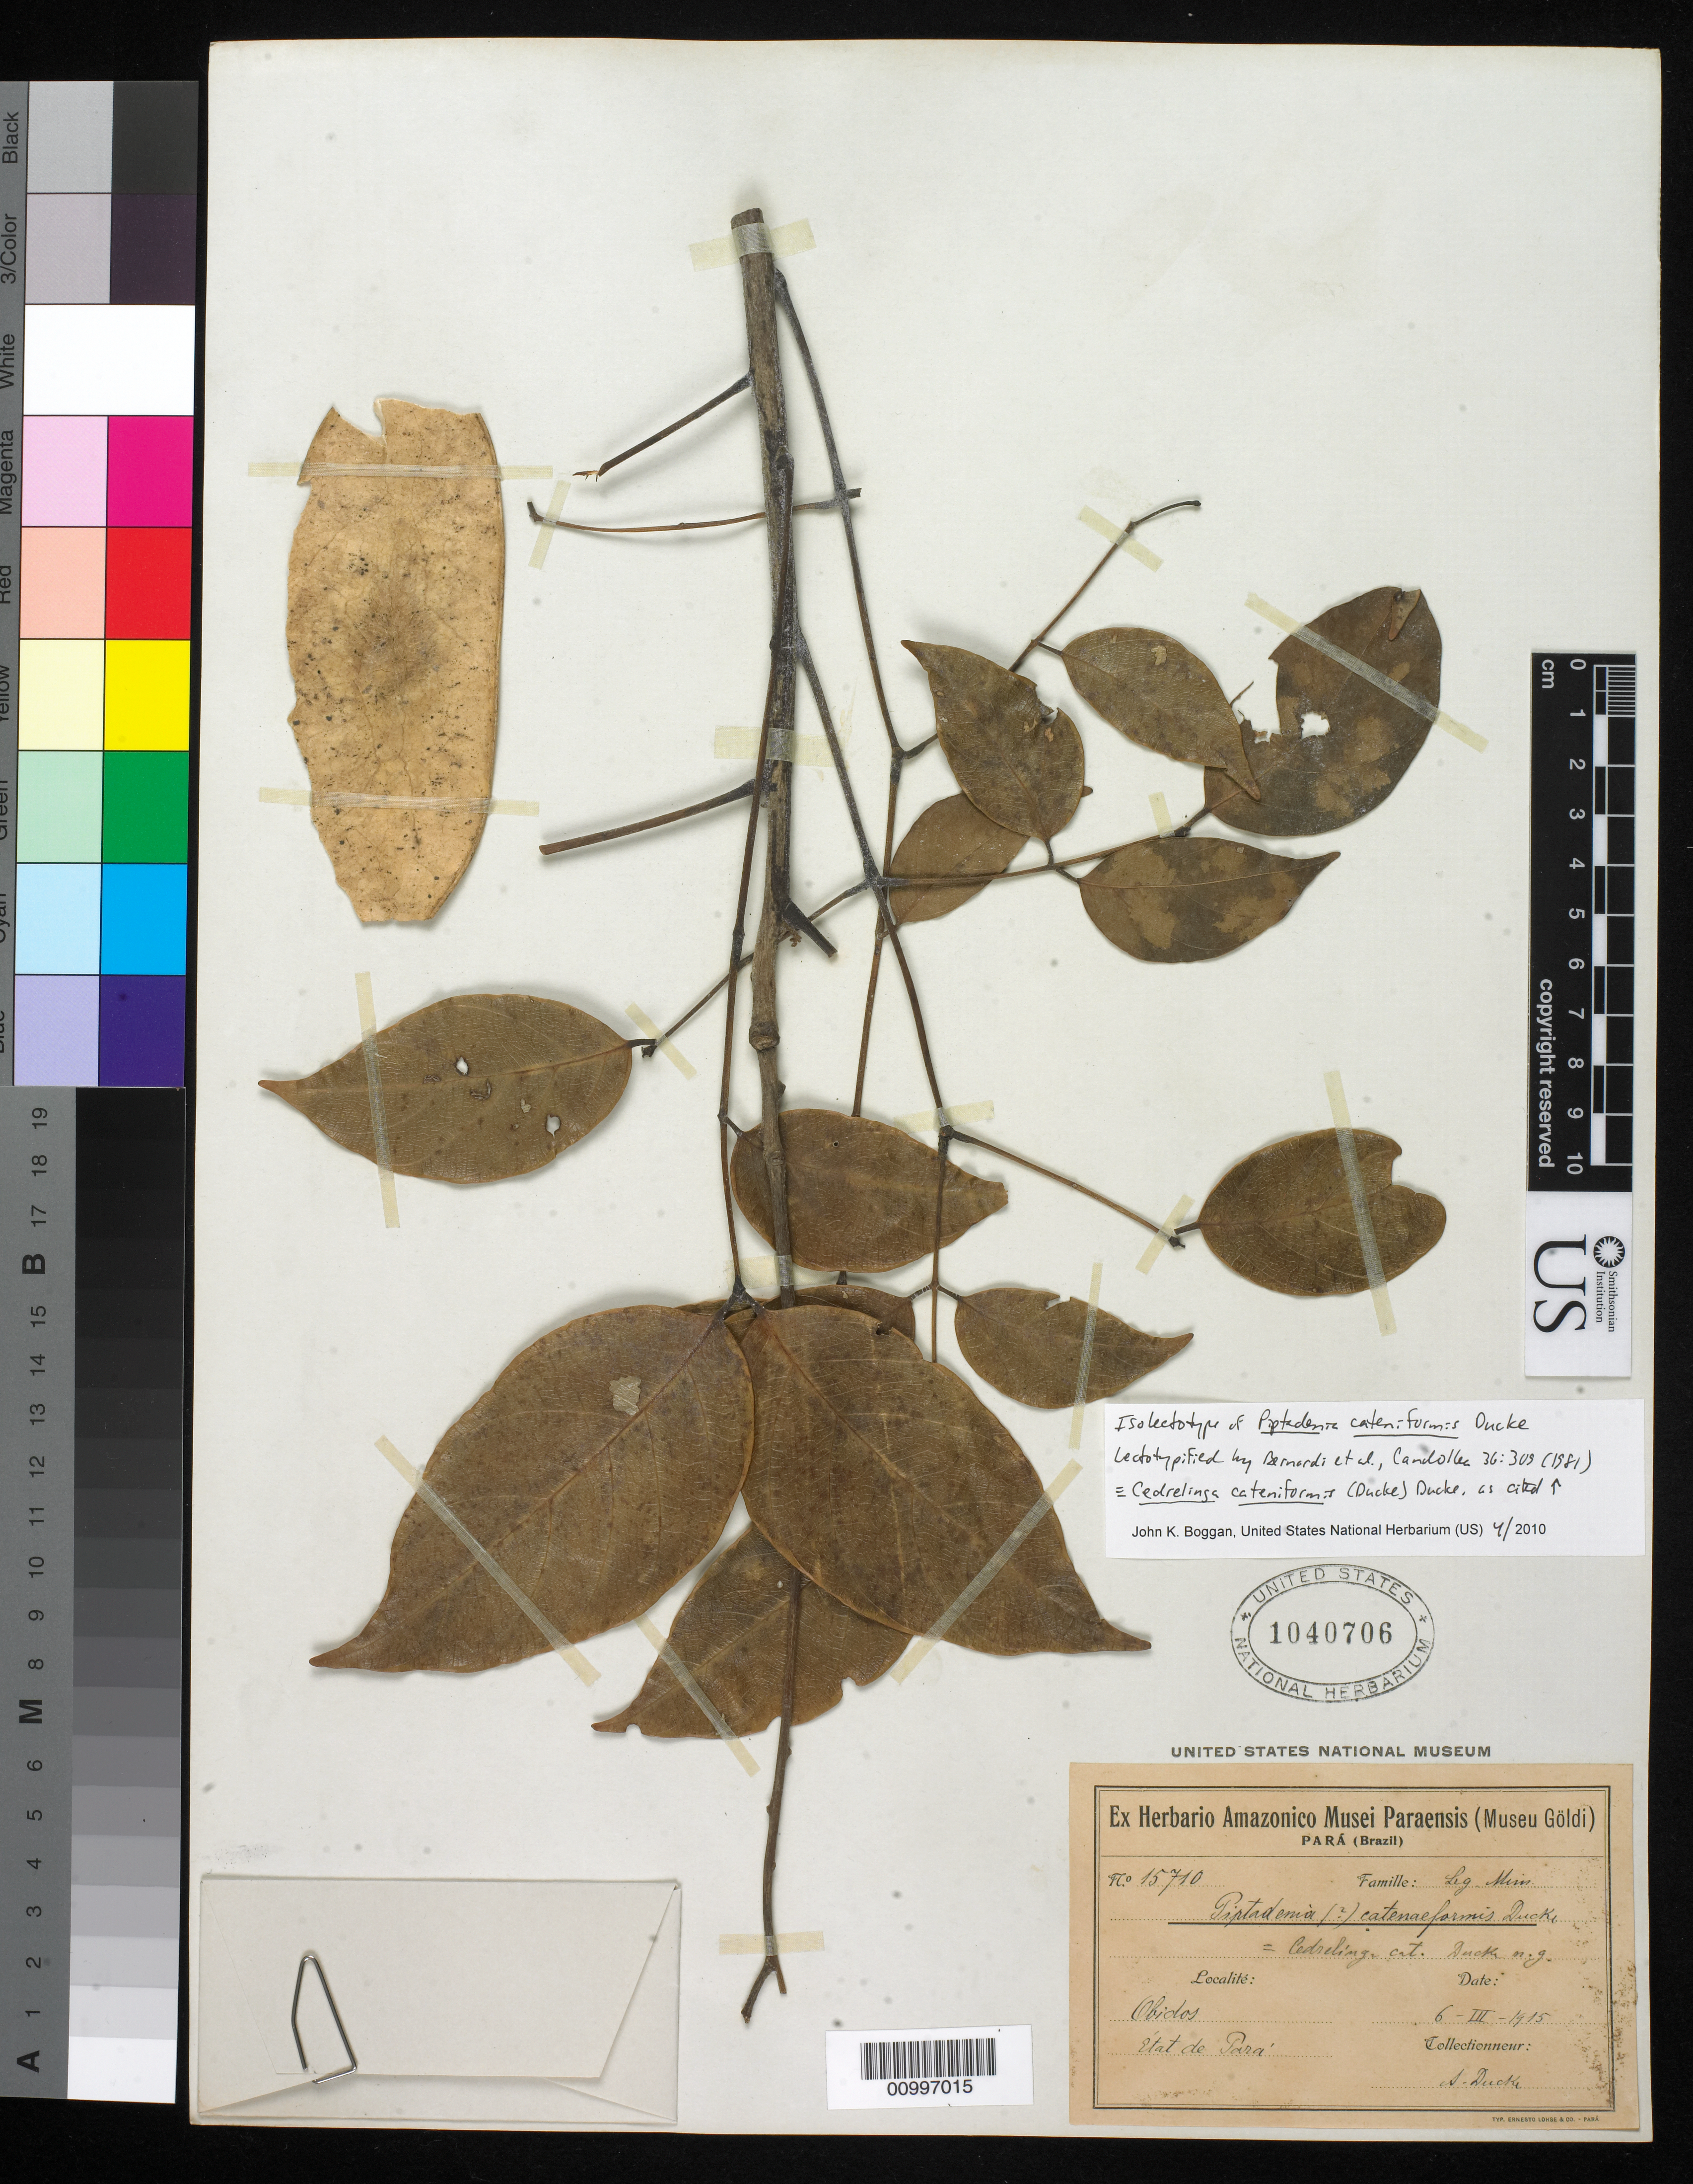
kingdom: Plantae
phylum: Tracheophyta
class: Magnoliopsida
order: Fabales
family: Fabaceae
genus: Piptadenia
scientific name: Piptadenia cateniformis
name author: Ducke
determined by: Boggan, J. K., (US), NMNH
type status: Isolectotype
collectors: A. Ducke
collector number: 15710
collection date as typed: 06 Mar 1915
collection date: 1915-03-06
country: Brazil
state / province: Pará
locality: Obidos.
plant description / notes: Specific epithet published as "catenaeformis". Currently accepted name as cited by Bernardi et al. (1981).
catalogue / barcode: US 1040706